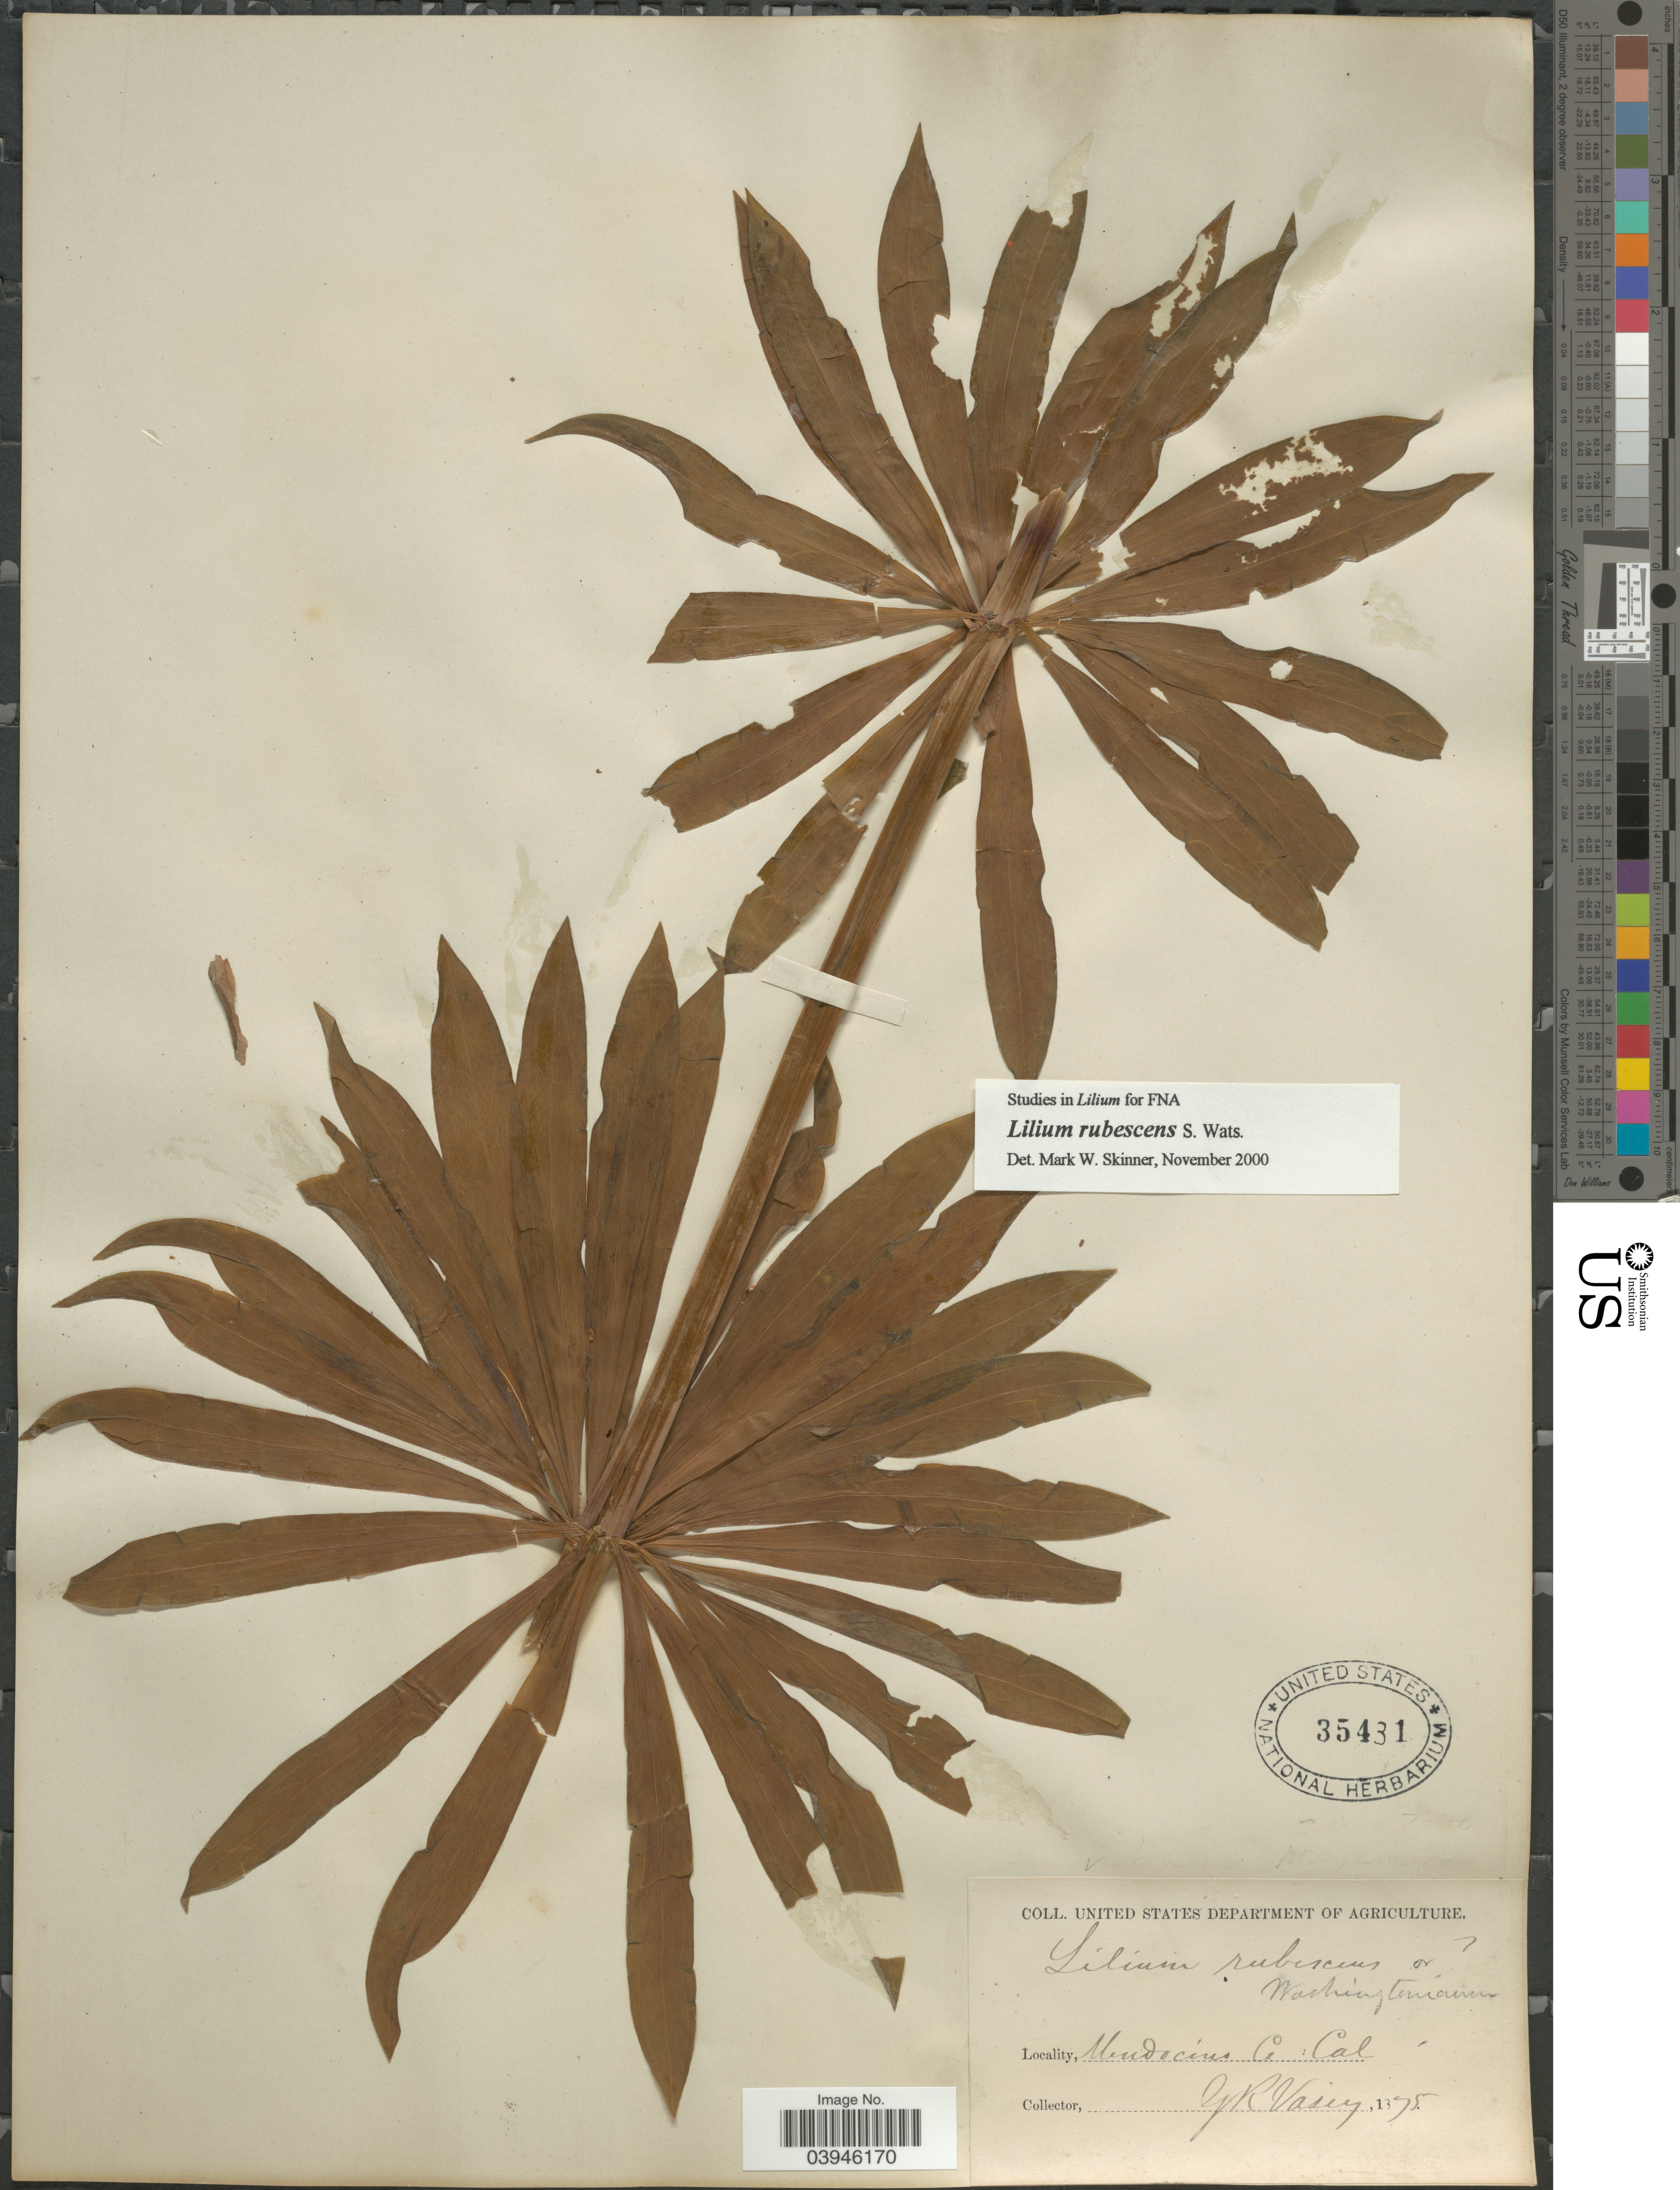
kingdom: Plantae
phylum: Tracheophyta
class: Liliopsida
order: Liliales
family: Liliaceae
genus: Lilium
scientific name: Lilium rubescens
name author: S. Watson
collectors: G. R. Vasey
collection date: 1875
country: United States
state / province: California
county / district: Mendocino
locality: Mendocino Co.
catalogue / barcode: US 35431